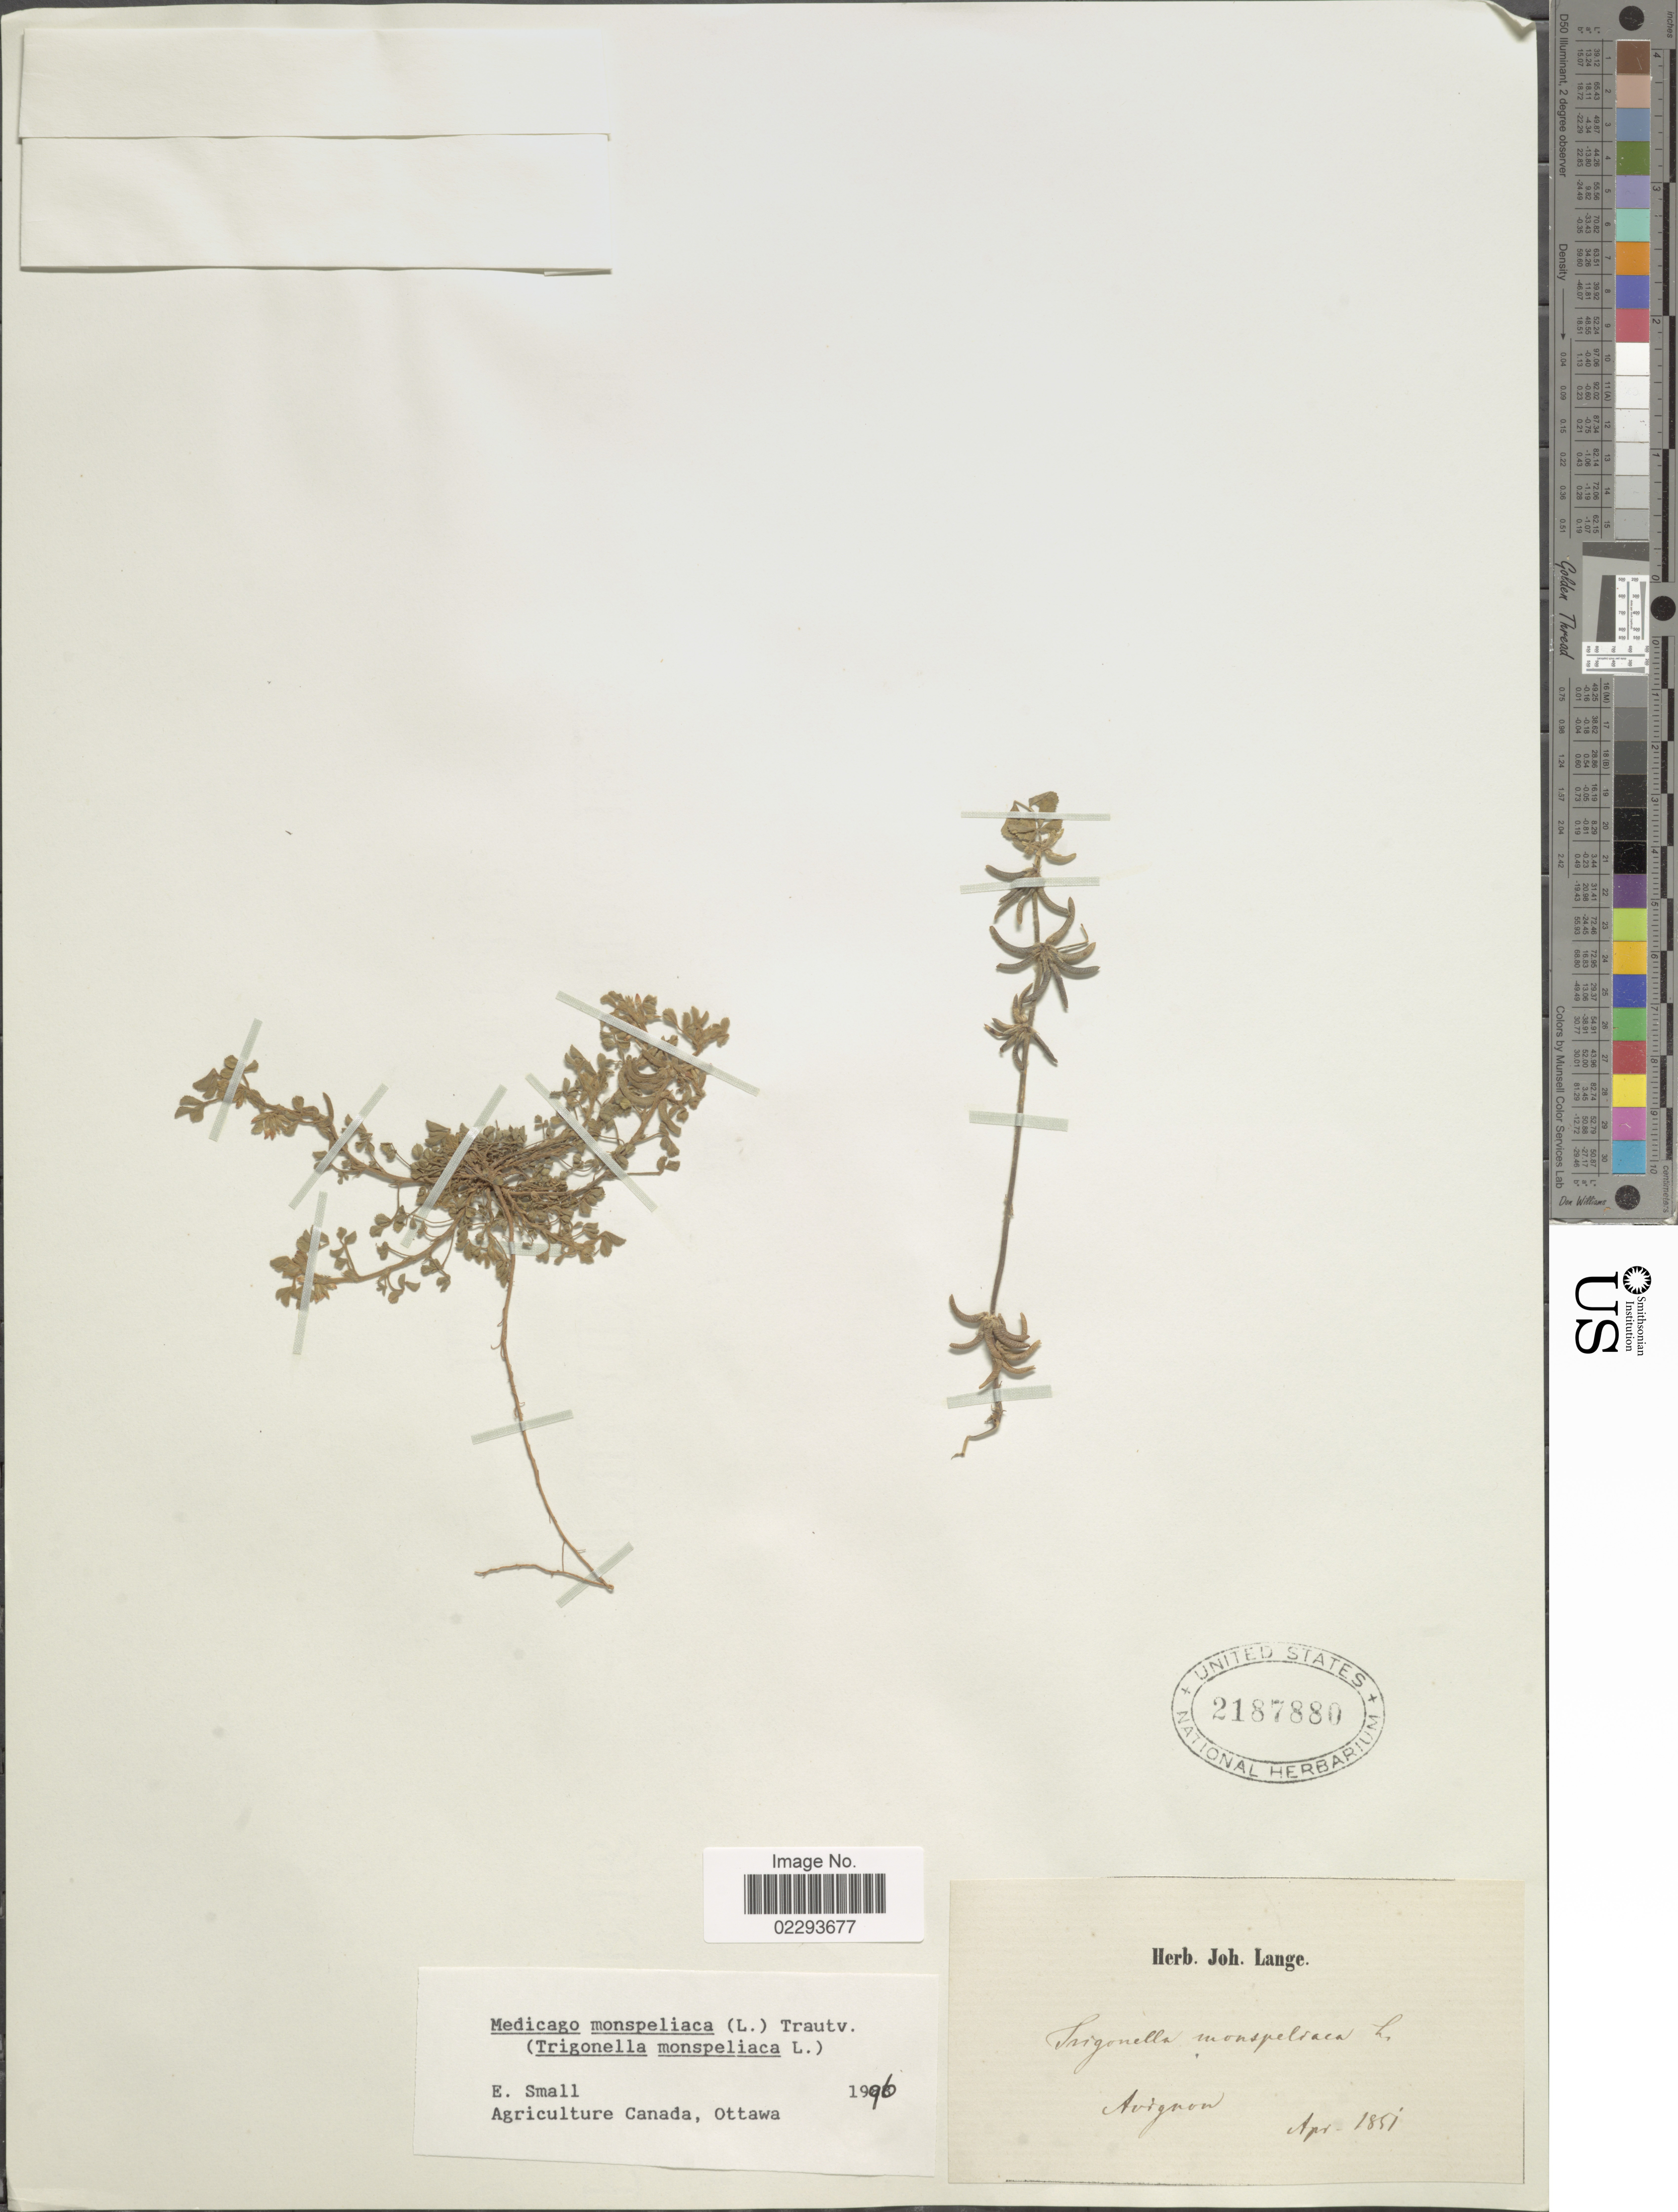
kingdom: Plantae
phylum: Tracheophyta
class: Magnoliopsida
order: Fabales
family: Fabaceae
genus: Medicago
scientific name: Medicago monspeliaca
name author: (L.) Trautv.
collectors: ex herb. Joh. Lange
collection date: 1851-04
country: France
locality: Avignon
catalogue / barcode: US 2187880